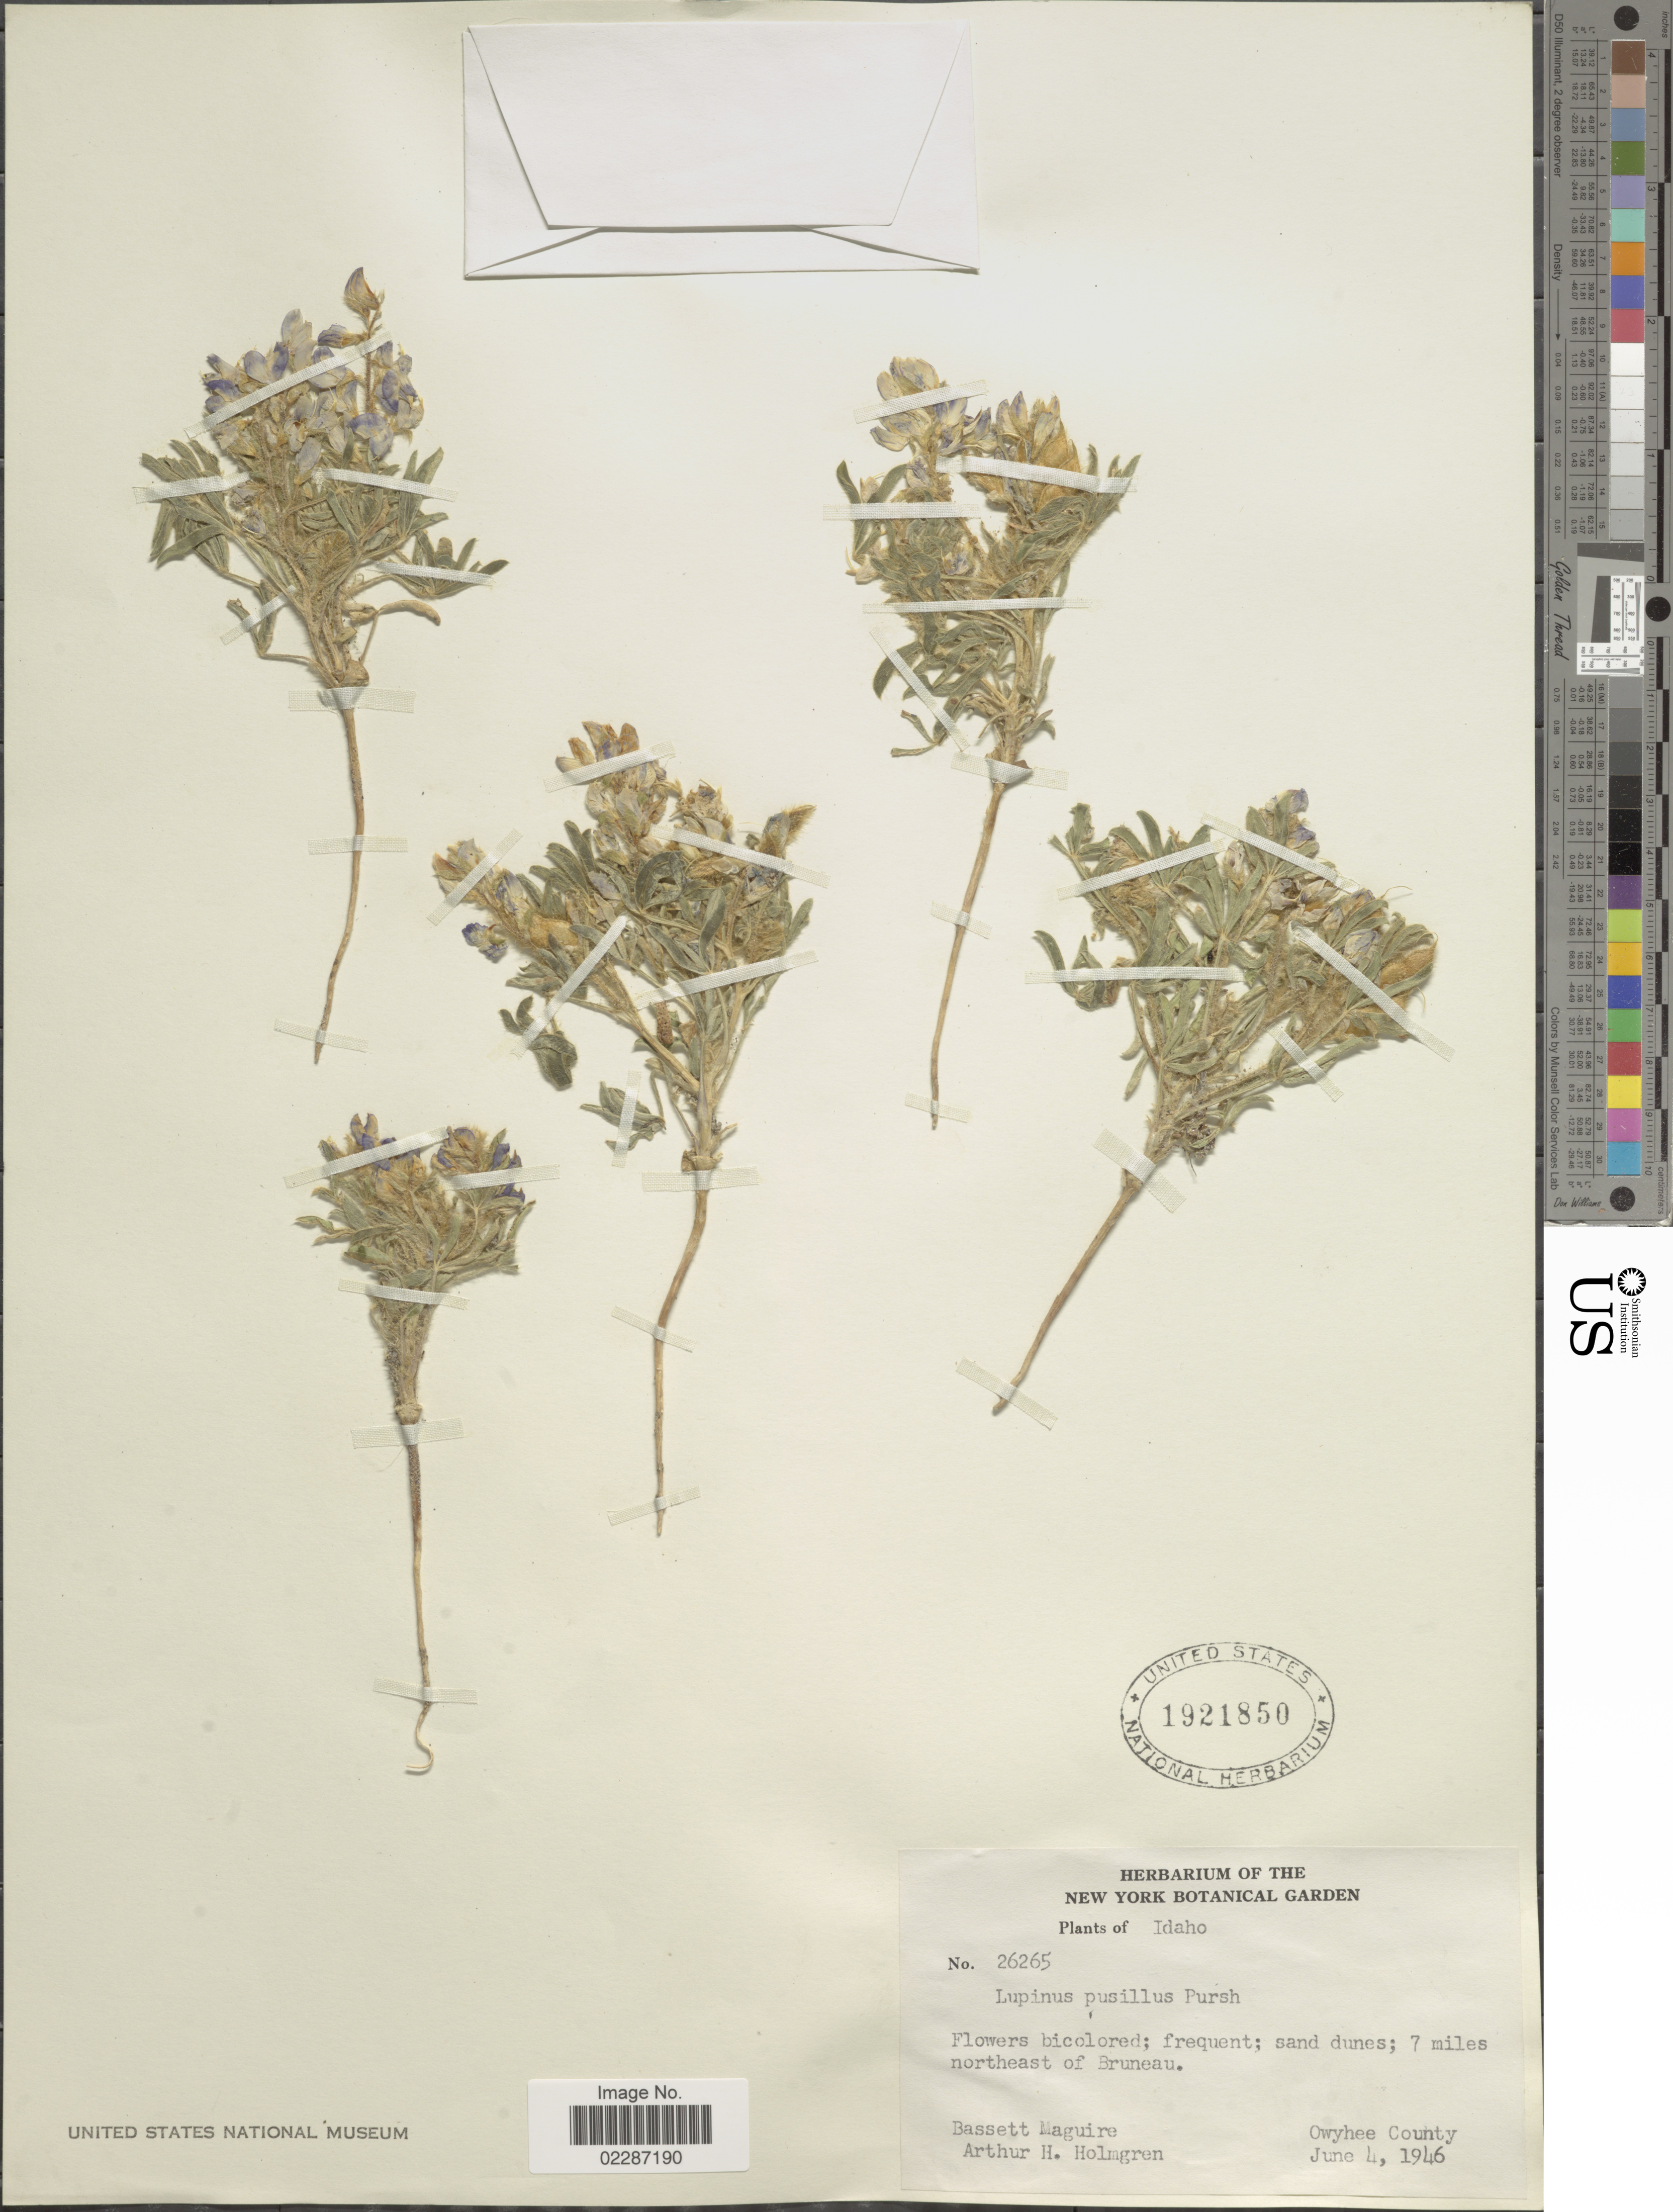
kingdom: Plantae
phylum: Tracheophyta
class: Magnoliopsida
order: Fabales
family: Fabaceae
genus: Lupinus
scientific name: Lupinus pusillus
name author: Pursh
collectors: B. Maguire & A. H. Holmgren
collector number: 26265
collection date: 1946-06-04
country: United States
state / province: Idaho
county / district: Owyhee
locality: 7 miles NE of Burneau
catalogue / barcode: US 1921850